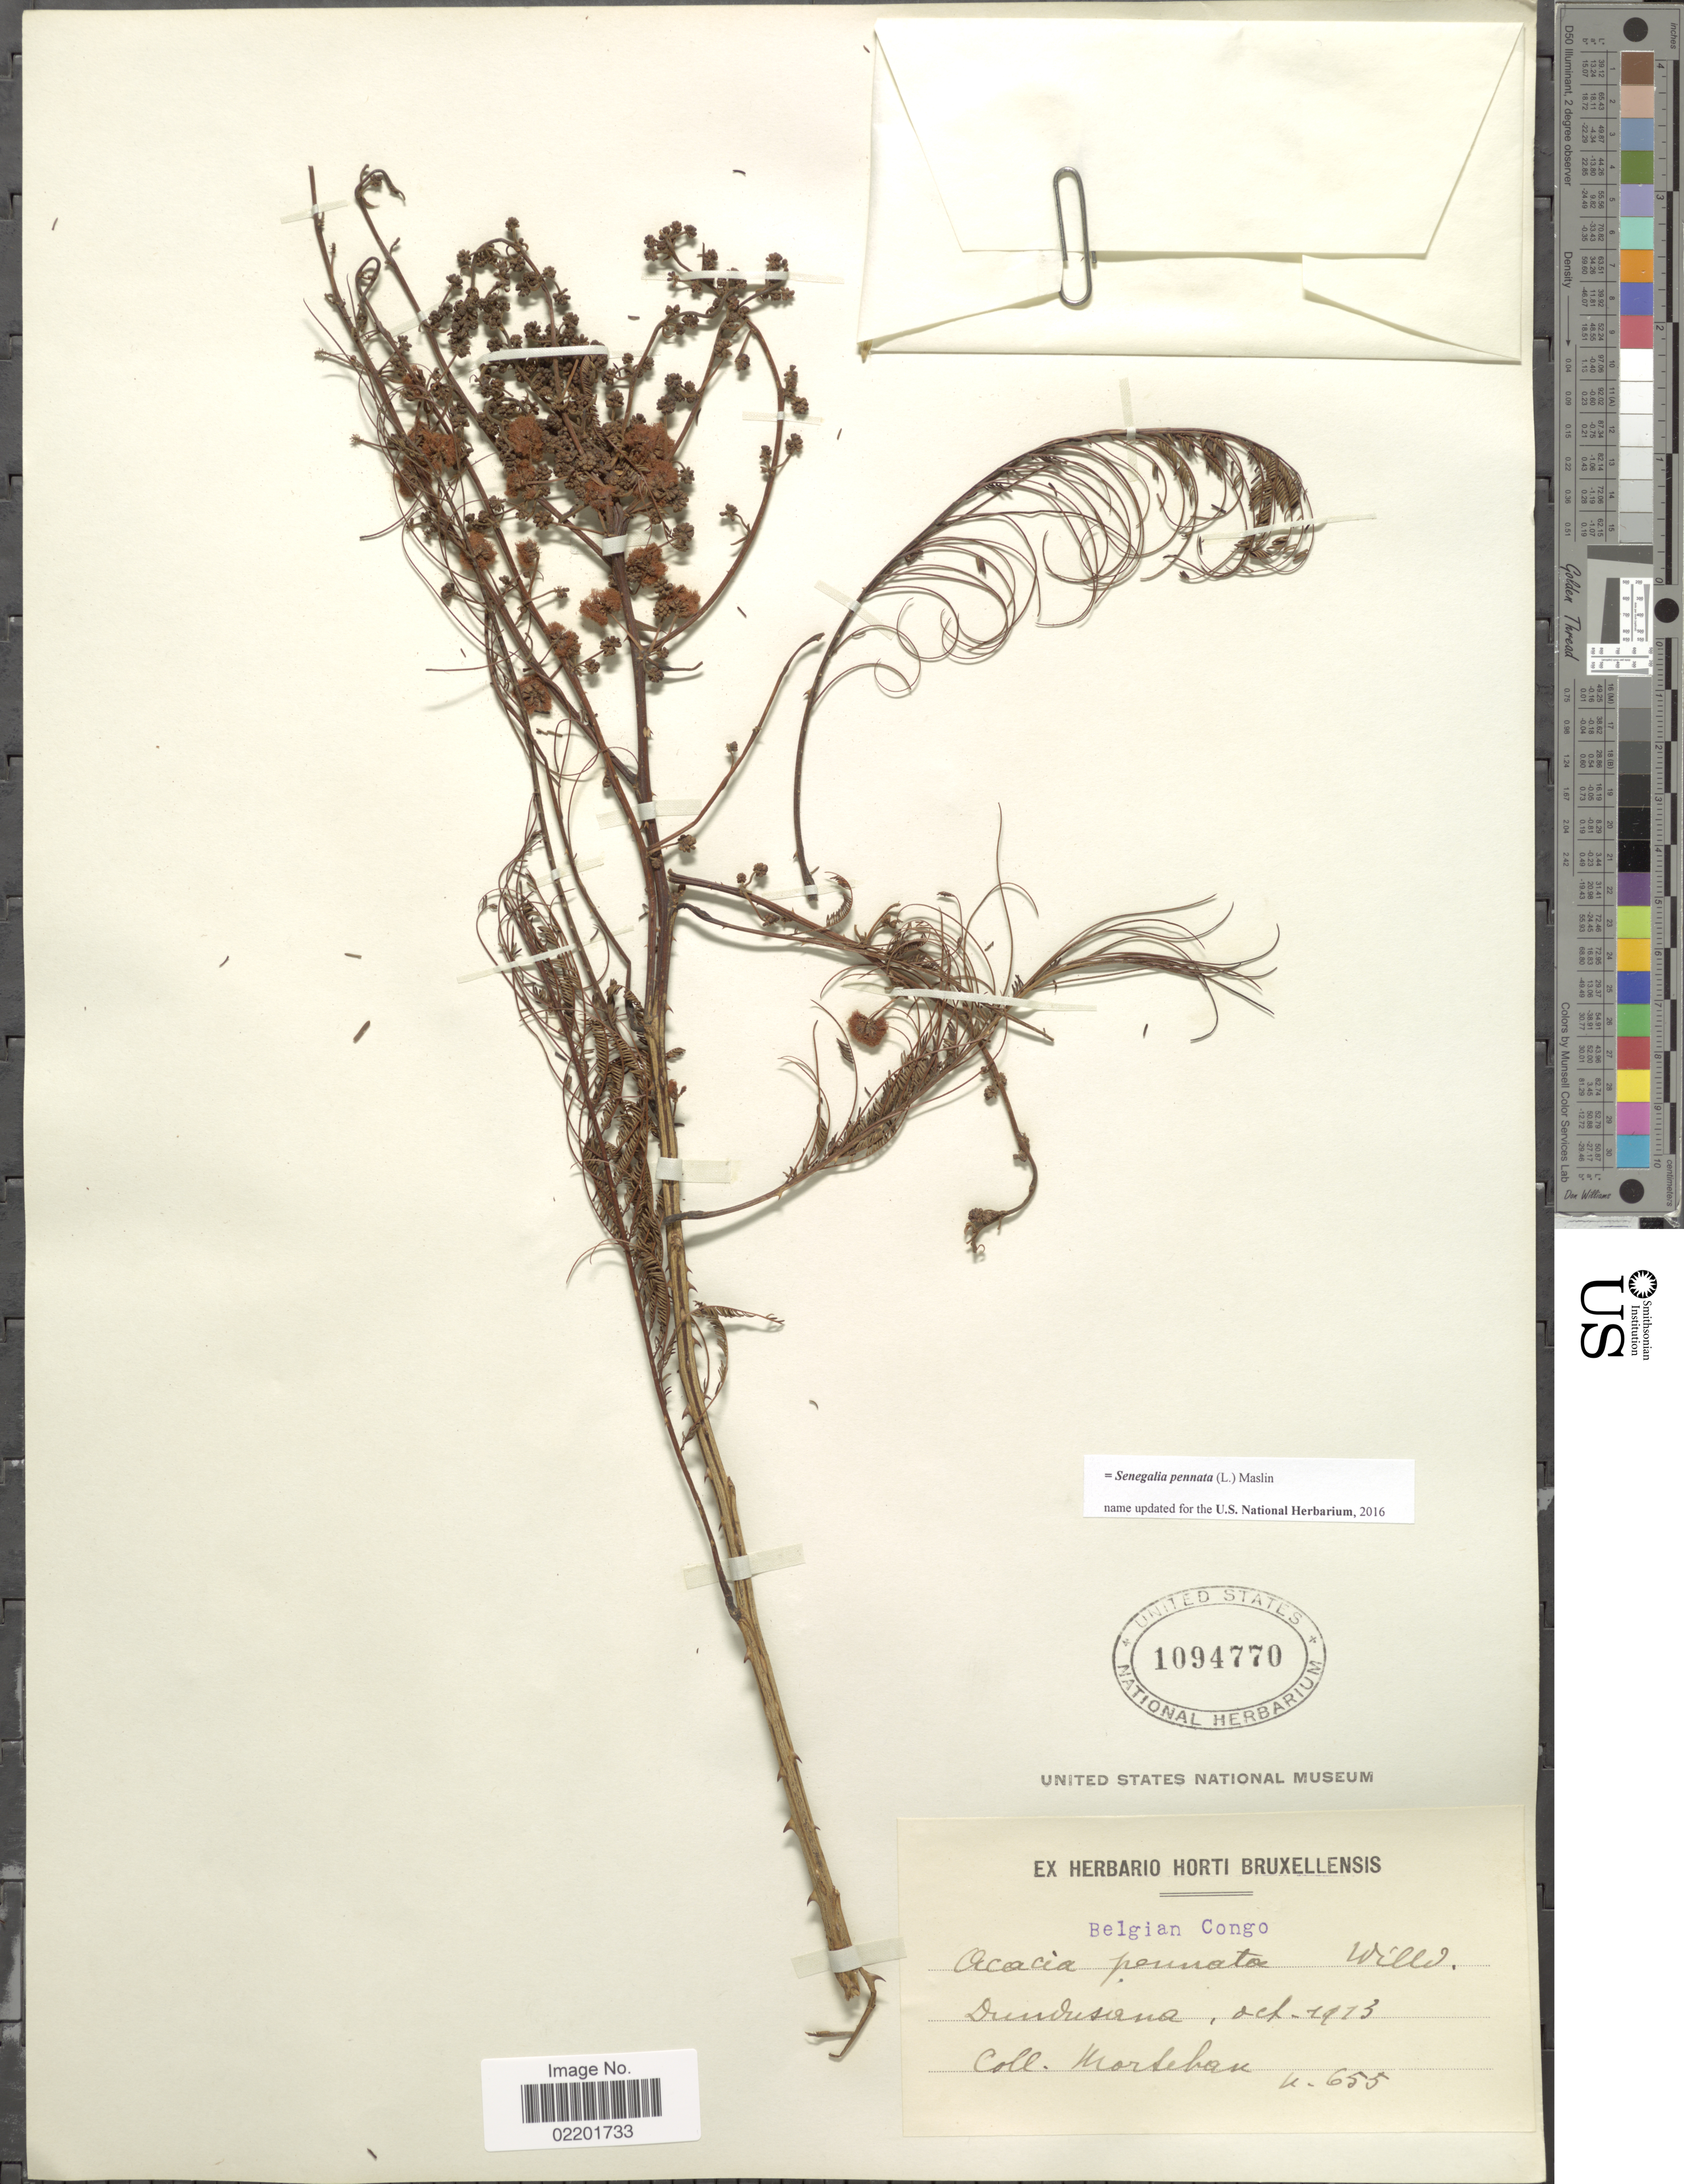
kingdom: Plantae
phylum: Tracheophyta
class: Magnoliopsida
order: Fabales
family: Fabaceae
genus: Senegalia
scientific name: Senegalia pennata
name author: (L.) Maslin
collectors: M. G. Mortehan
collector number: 655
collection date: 1913-10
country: Congo, Democratic Republic of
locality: Belgian Congo, Dundusana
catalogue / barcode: US 1094770